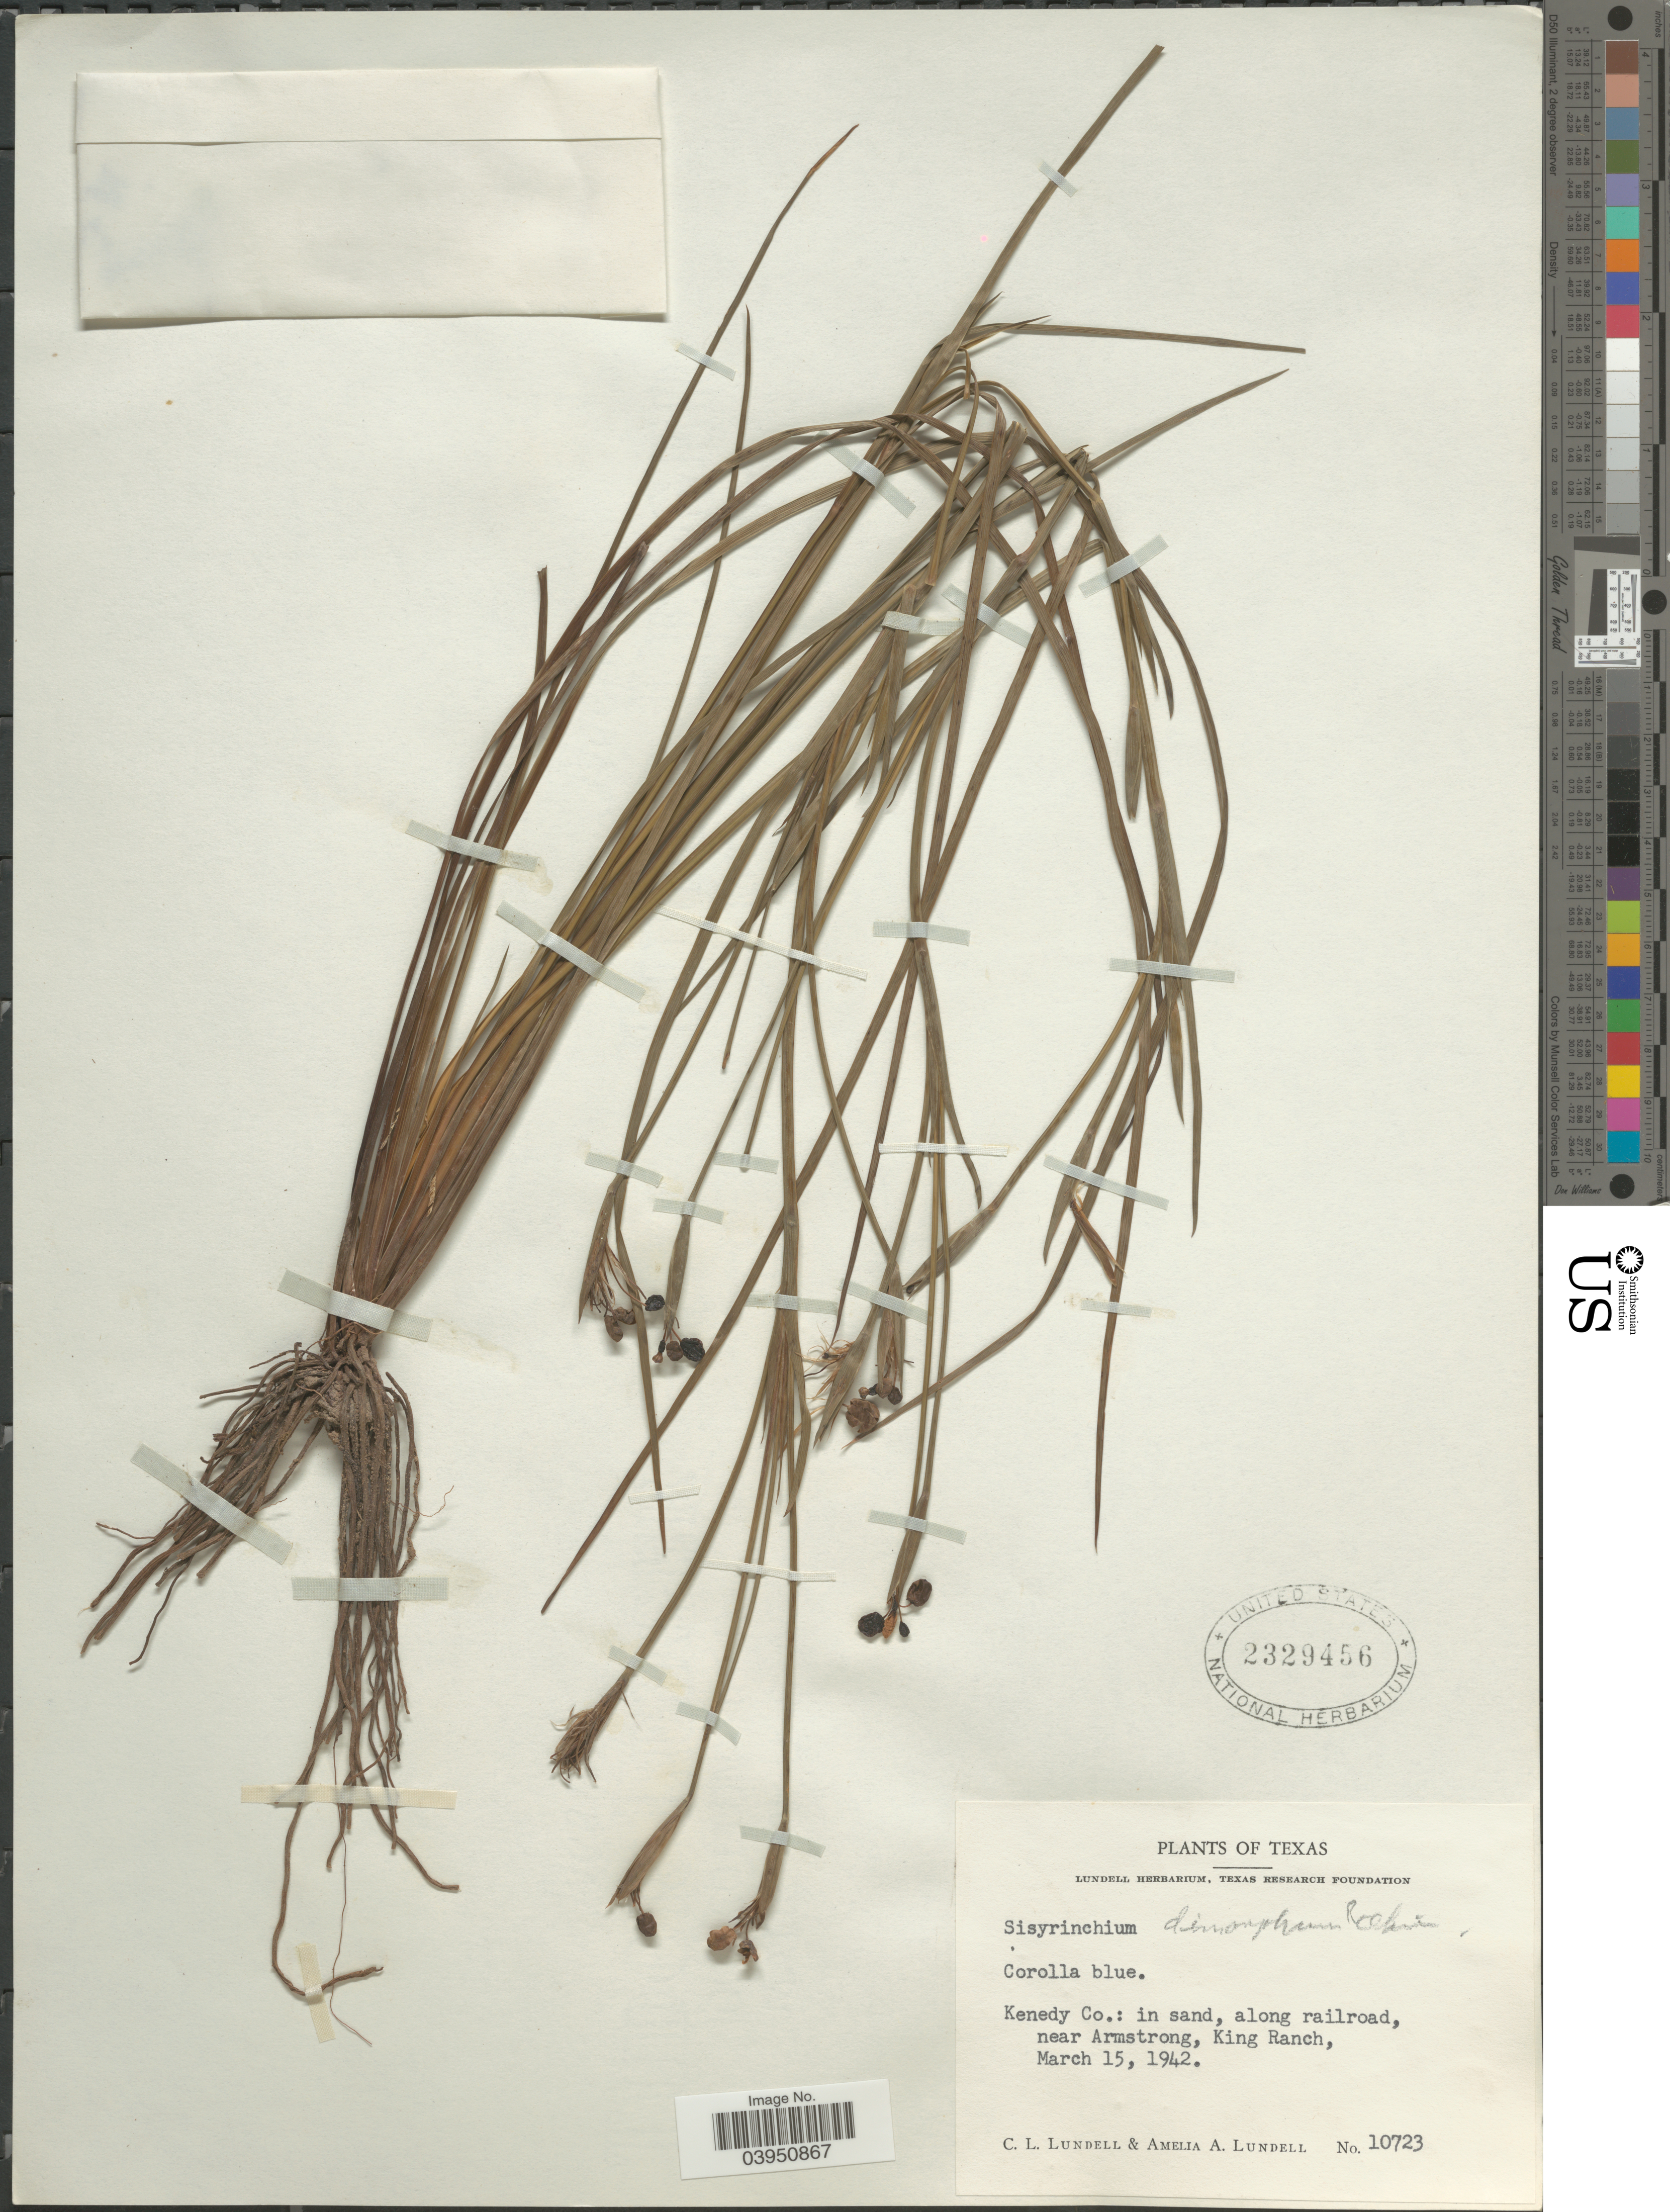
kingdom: Plantae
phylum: Tracheophyta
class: Liliopsida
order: Asparagales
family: Iridaceae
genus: Sisyrinchium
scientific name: Sisyrinchium dimorphum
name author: R.L. Oliv.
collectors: C. L. Lundell & A. A. Lundell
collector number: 10723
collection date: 1942-03-15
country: United States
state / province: Texas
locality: Kenedy Co.: in sand, along railroad, near Armstrong, King Ranch.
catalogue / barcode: US 2329456